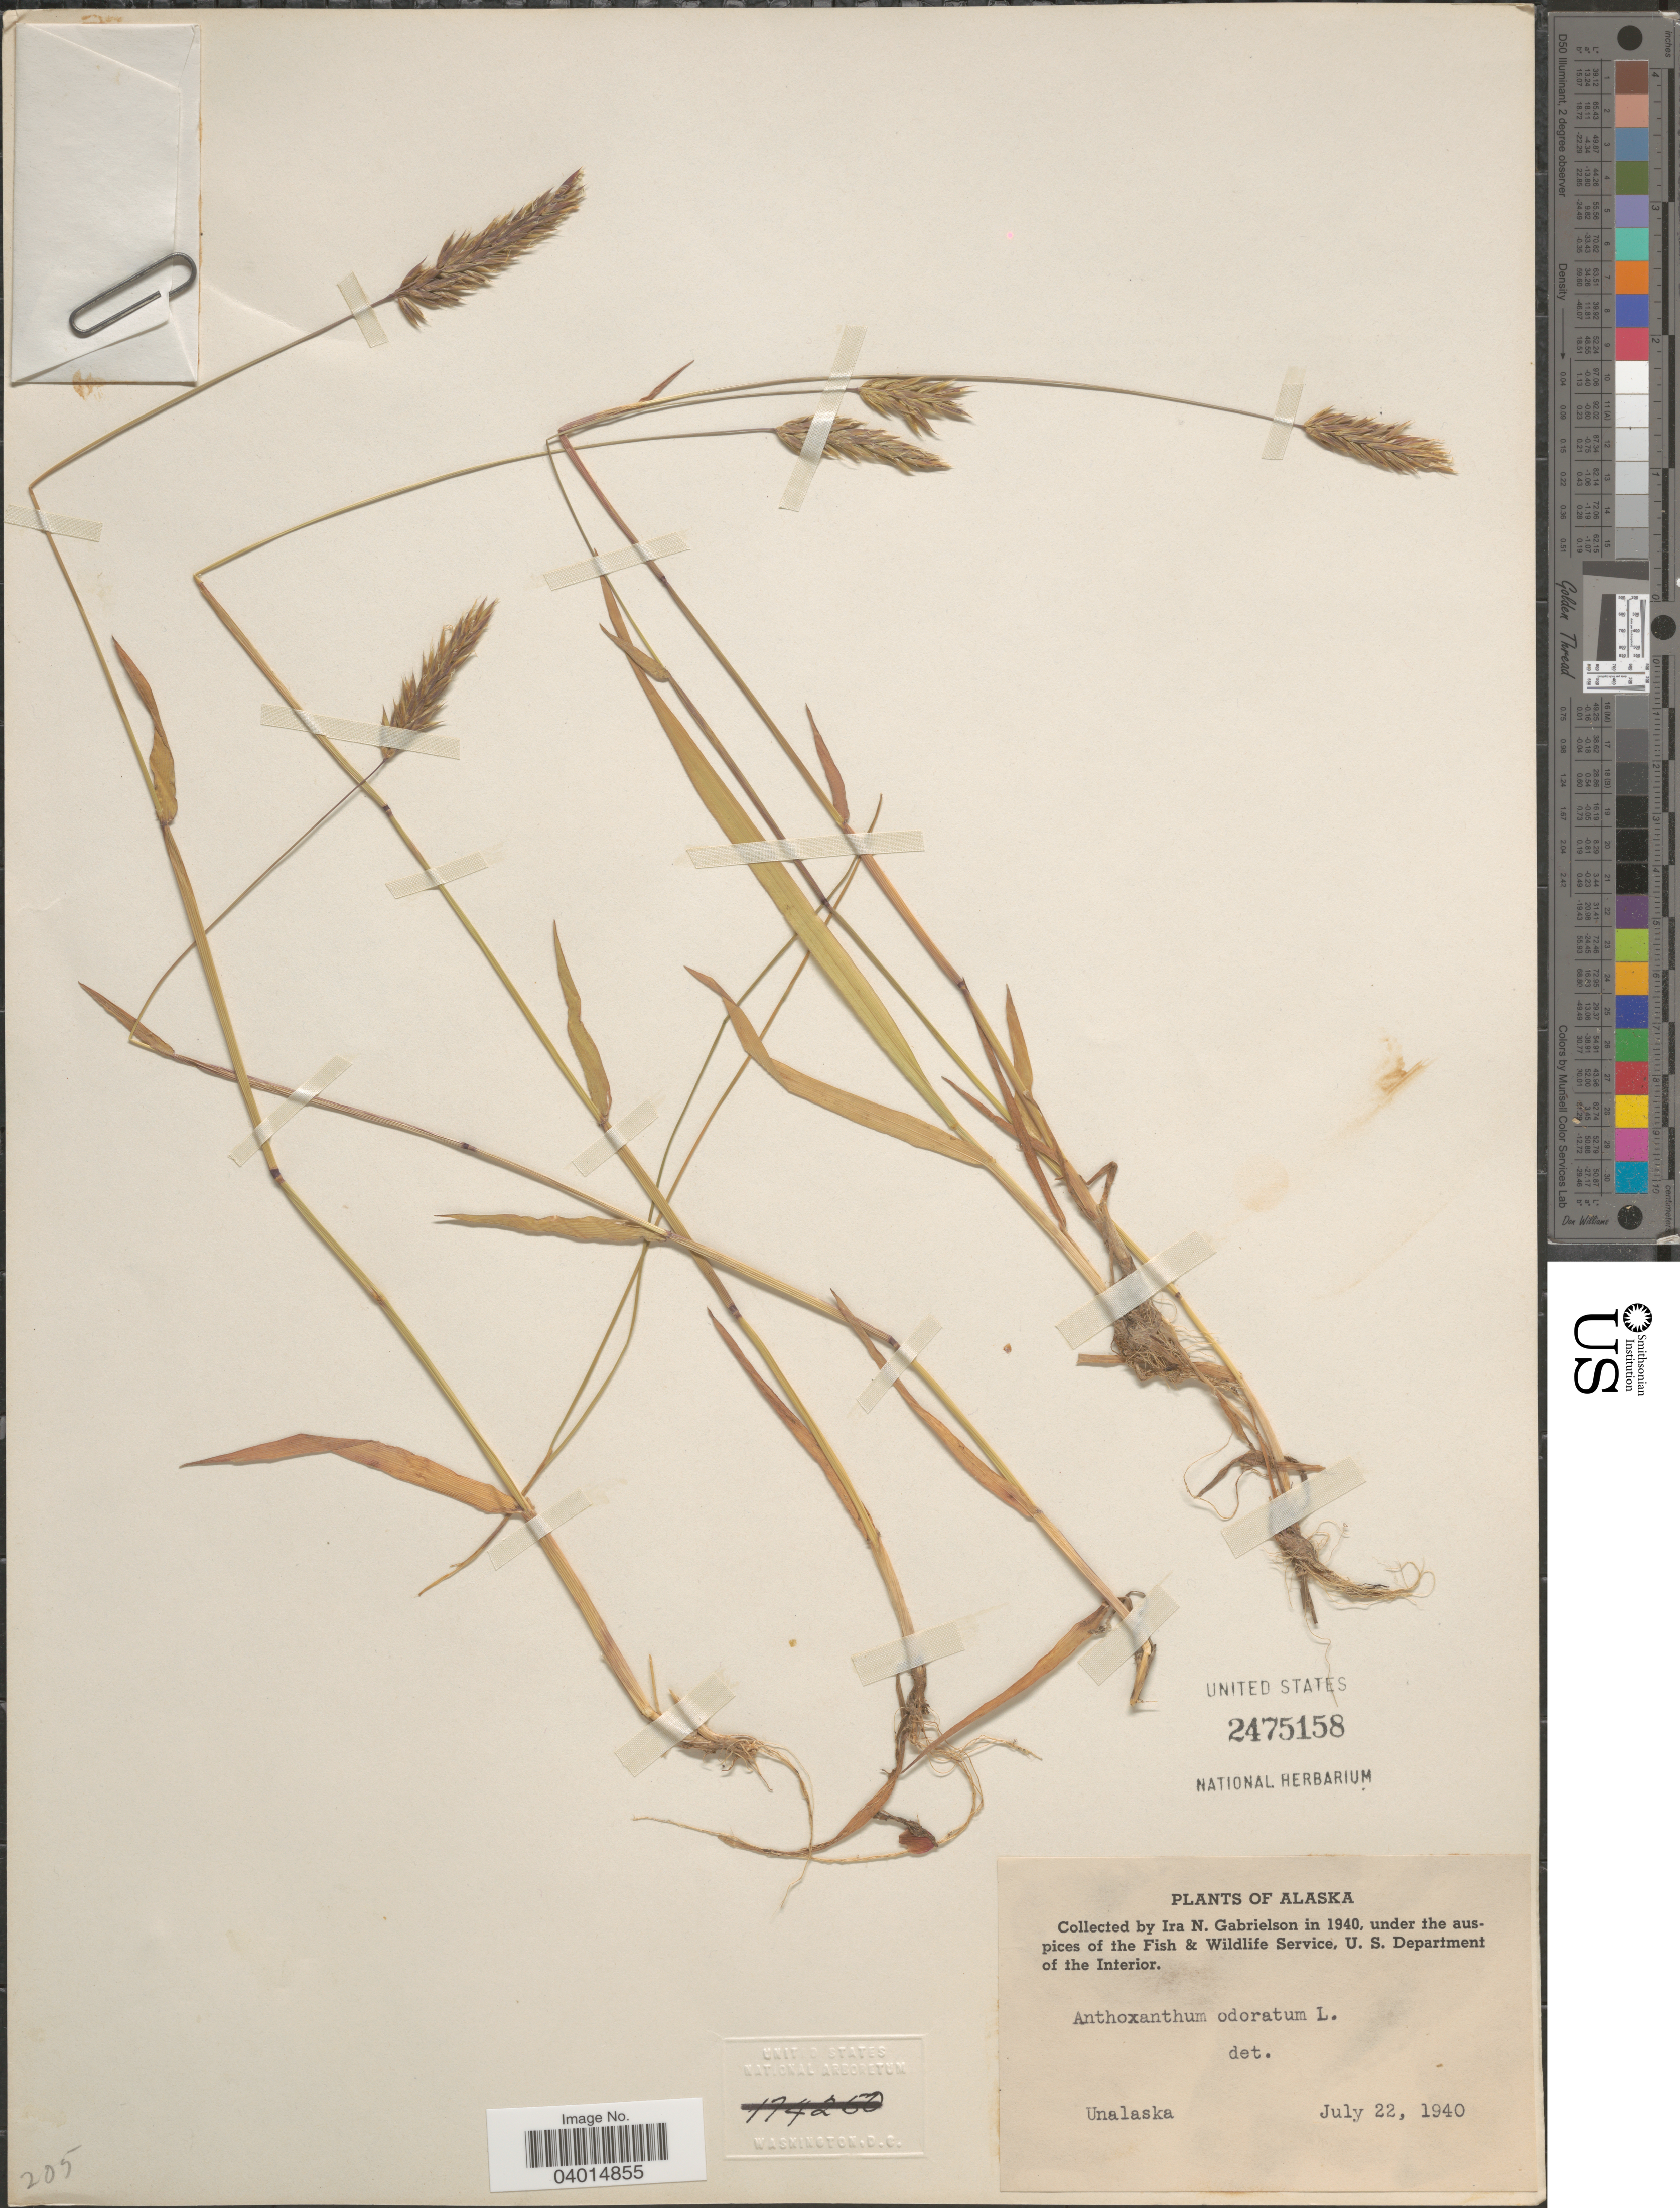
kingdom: Plantae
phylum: Tracheophyta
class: Liliopsida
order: Poales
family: Poaceae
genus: Anthoxanthum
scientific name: Anthoxanthum odoratum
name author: L.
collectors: I. Gabrielson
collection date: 1940-07-22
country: United States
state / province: Alaska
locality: Unalaska.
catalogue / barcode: US 2475158